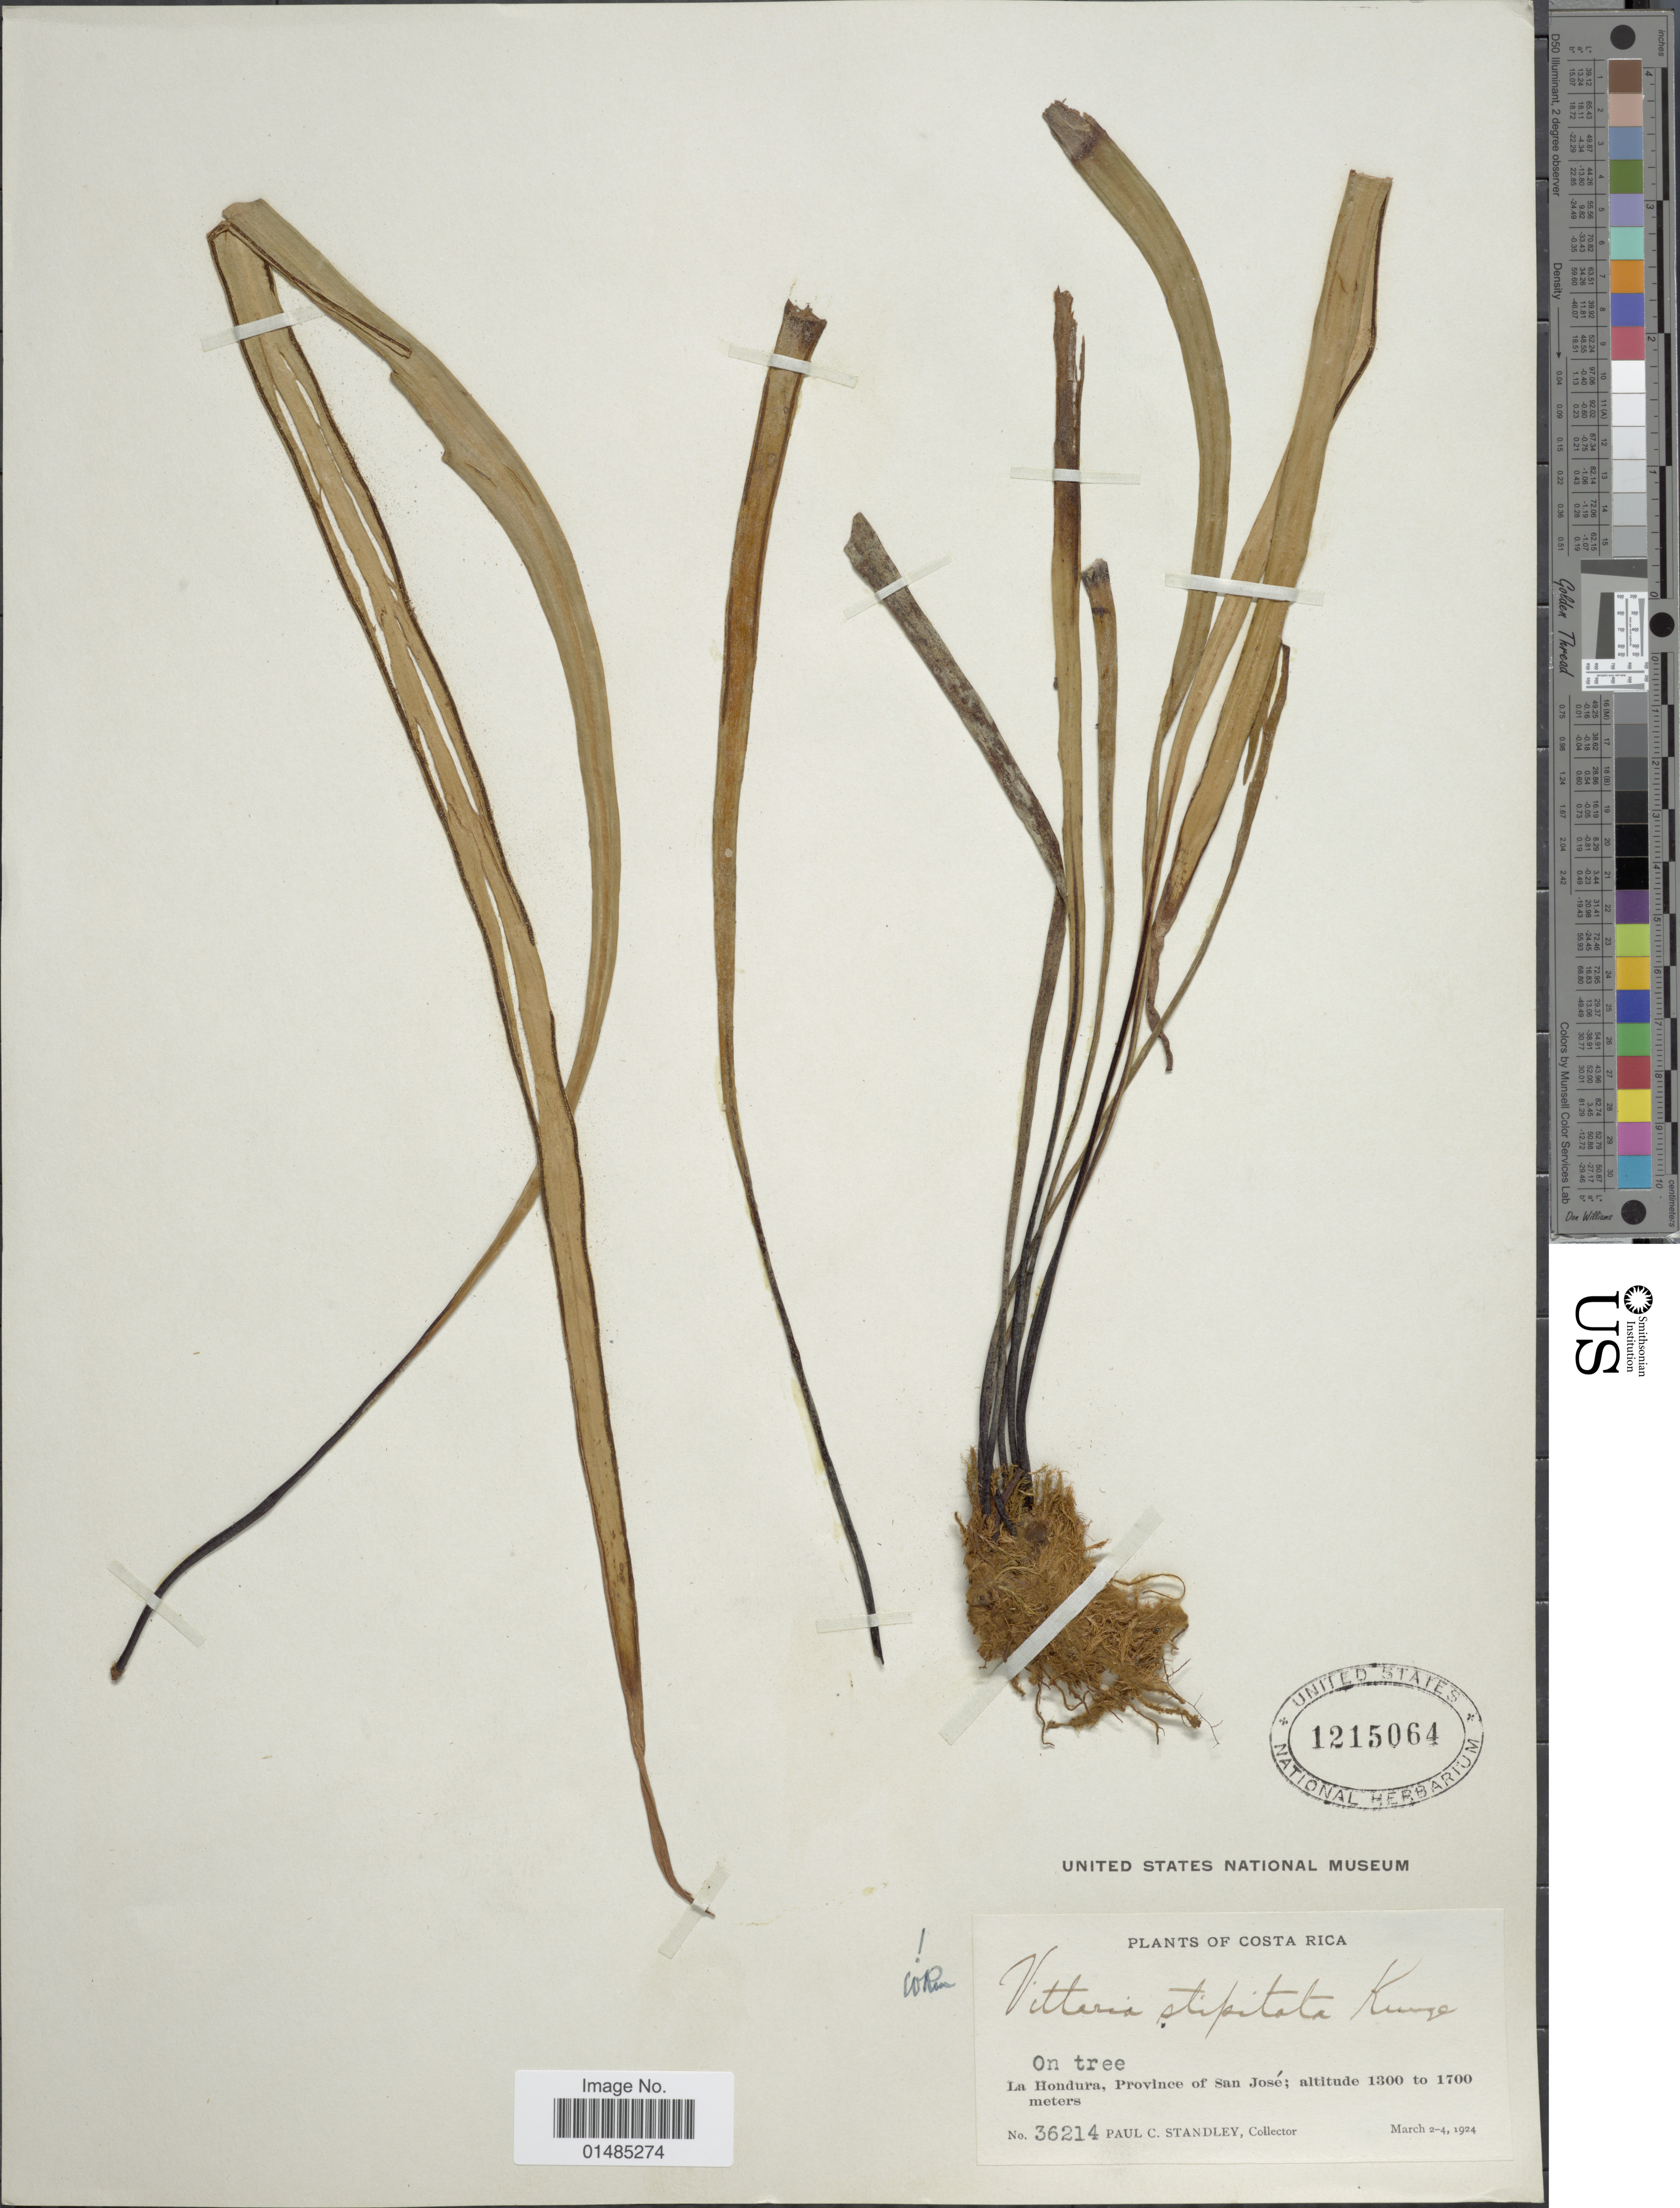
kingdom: Plantae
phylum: Tracheophyta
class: Polypodiopsida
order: Polypodiales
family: Pteridaceae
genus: Radiovittaria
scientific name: Radiovittaria stipitata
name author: (Kunze) E.H. Crane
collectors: P. C. Standley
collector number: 36214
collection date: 1924-03-02/1924-03-04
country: Costa Rica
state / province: San José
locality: La Hondura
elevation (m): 1300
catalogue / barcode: US 1215064